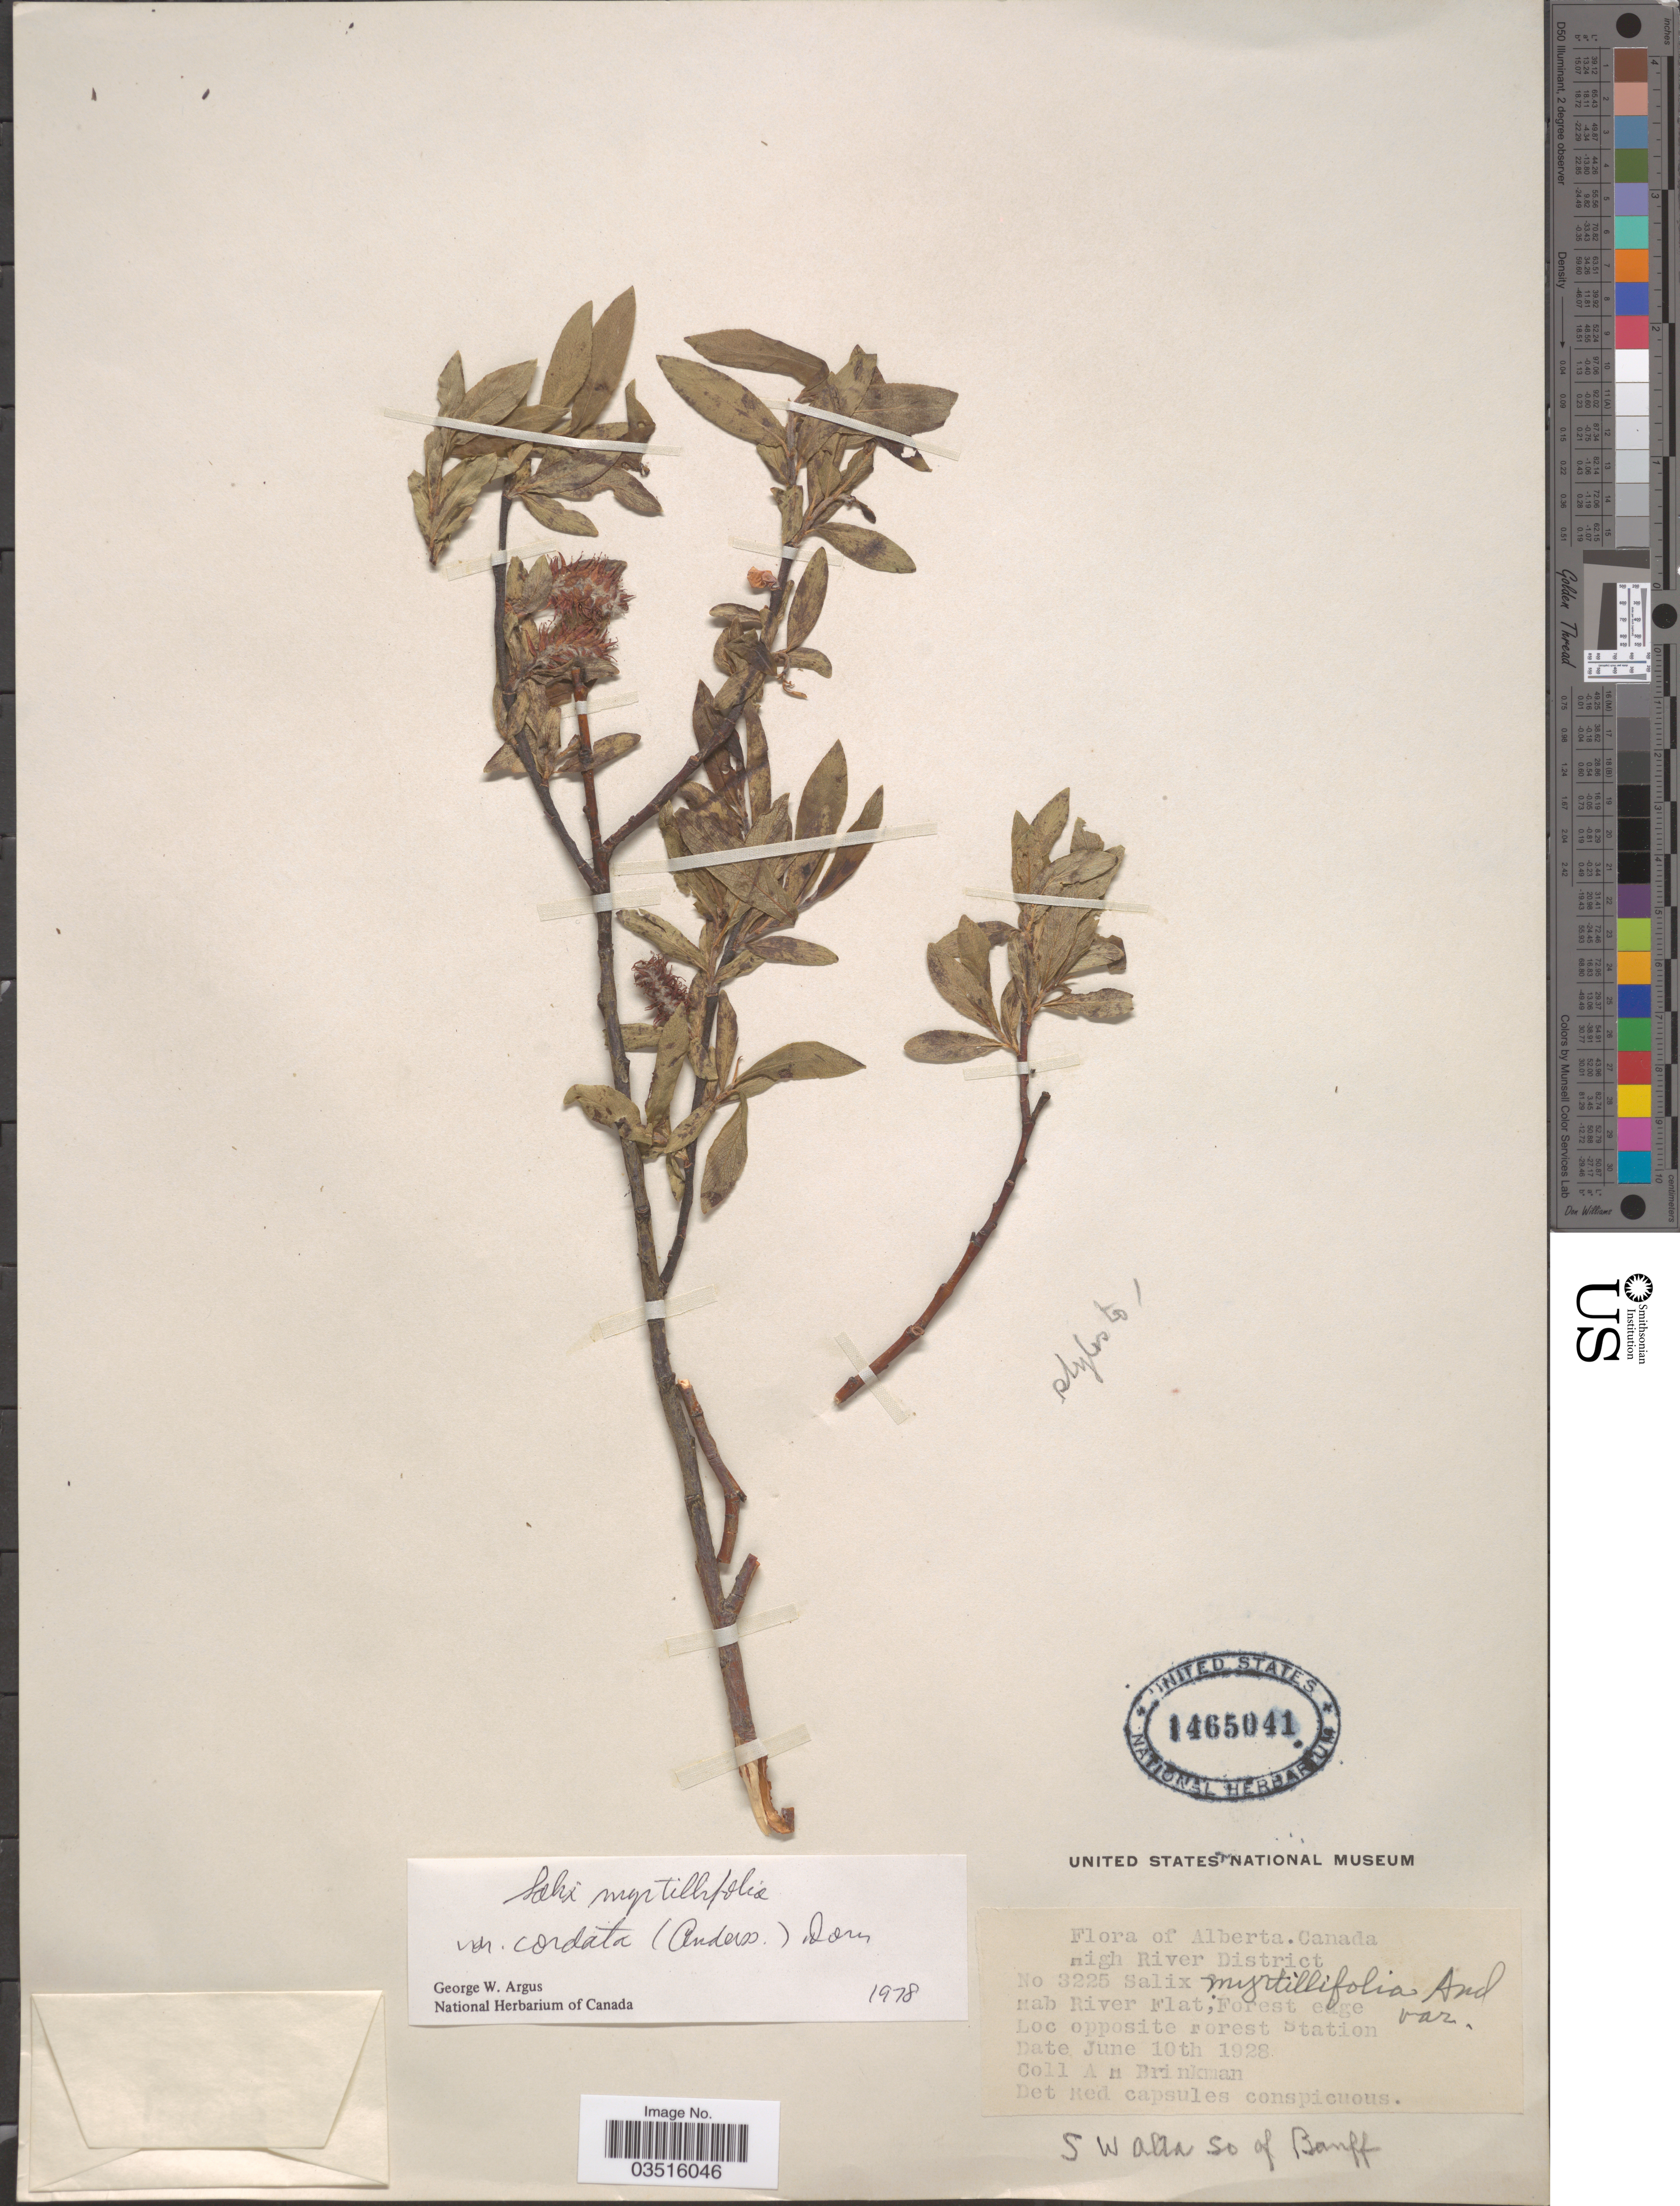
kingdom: Plantae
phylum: Tracheophyta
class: Magnoliopsida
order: Malpighiales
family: Salicaceae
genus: Salix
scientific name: Salix myrtillifolia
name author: Andersson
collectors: A. Brinkman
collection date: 1928-06-10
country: Canada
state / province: Alberta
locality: High River District. River flat, Forest edge opposite Forest Station. S W Alta SO of Banff.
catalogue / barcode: US 1465041